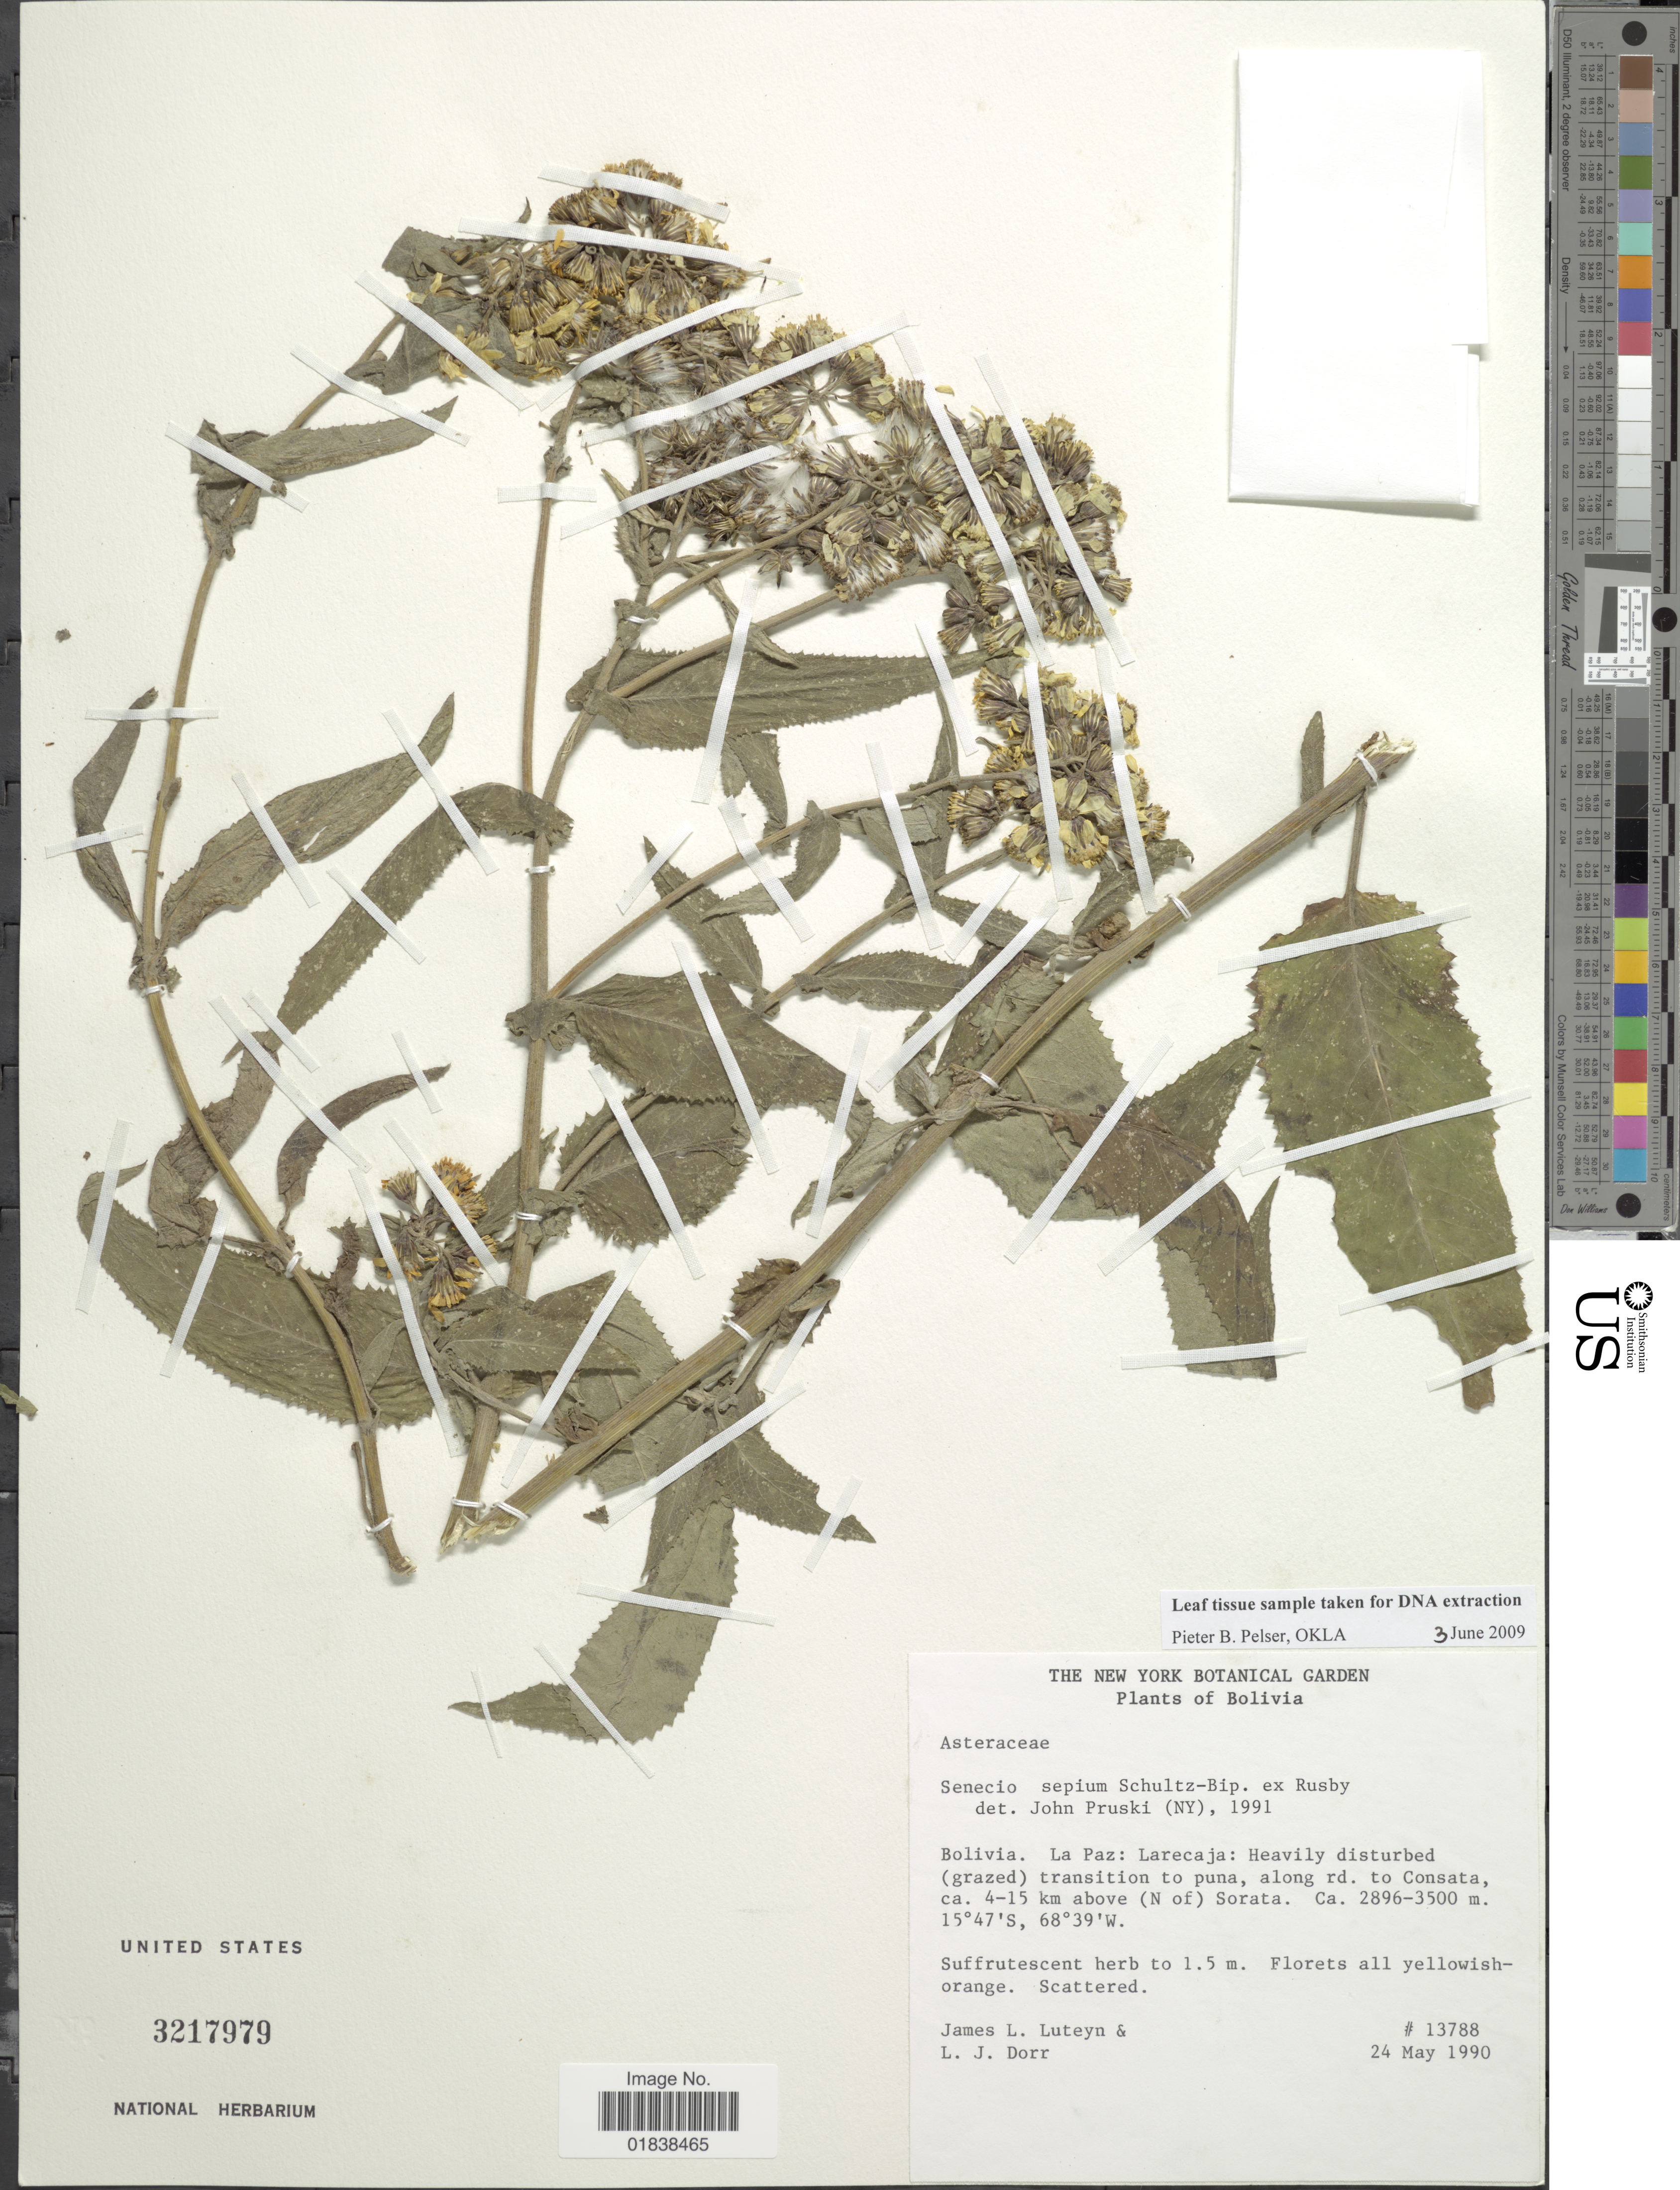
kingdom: Plantae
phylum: Tracheophyta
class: Magnoliopsida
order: Asterales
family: Asteraceae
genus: Senecio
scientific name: Senecio sepium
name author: Sch. Bip. ex Rusby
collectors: J. L. Luteyn & L. J. Dorr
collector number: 13788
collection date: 1990-05-24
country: Bolivia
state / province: La Paz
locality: Larecaja, along rd. to Consata, ca 4-15 km above (N of) Sorata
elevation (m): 2896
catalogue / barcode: US 3217979